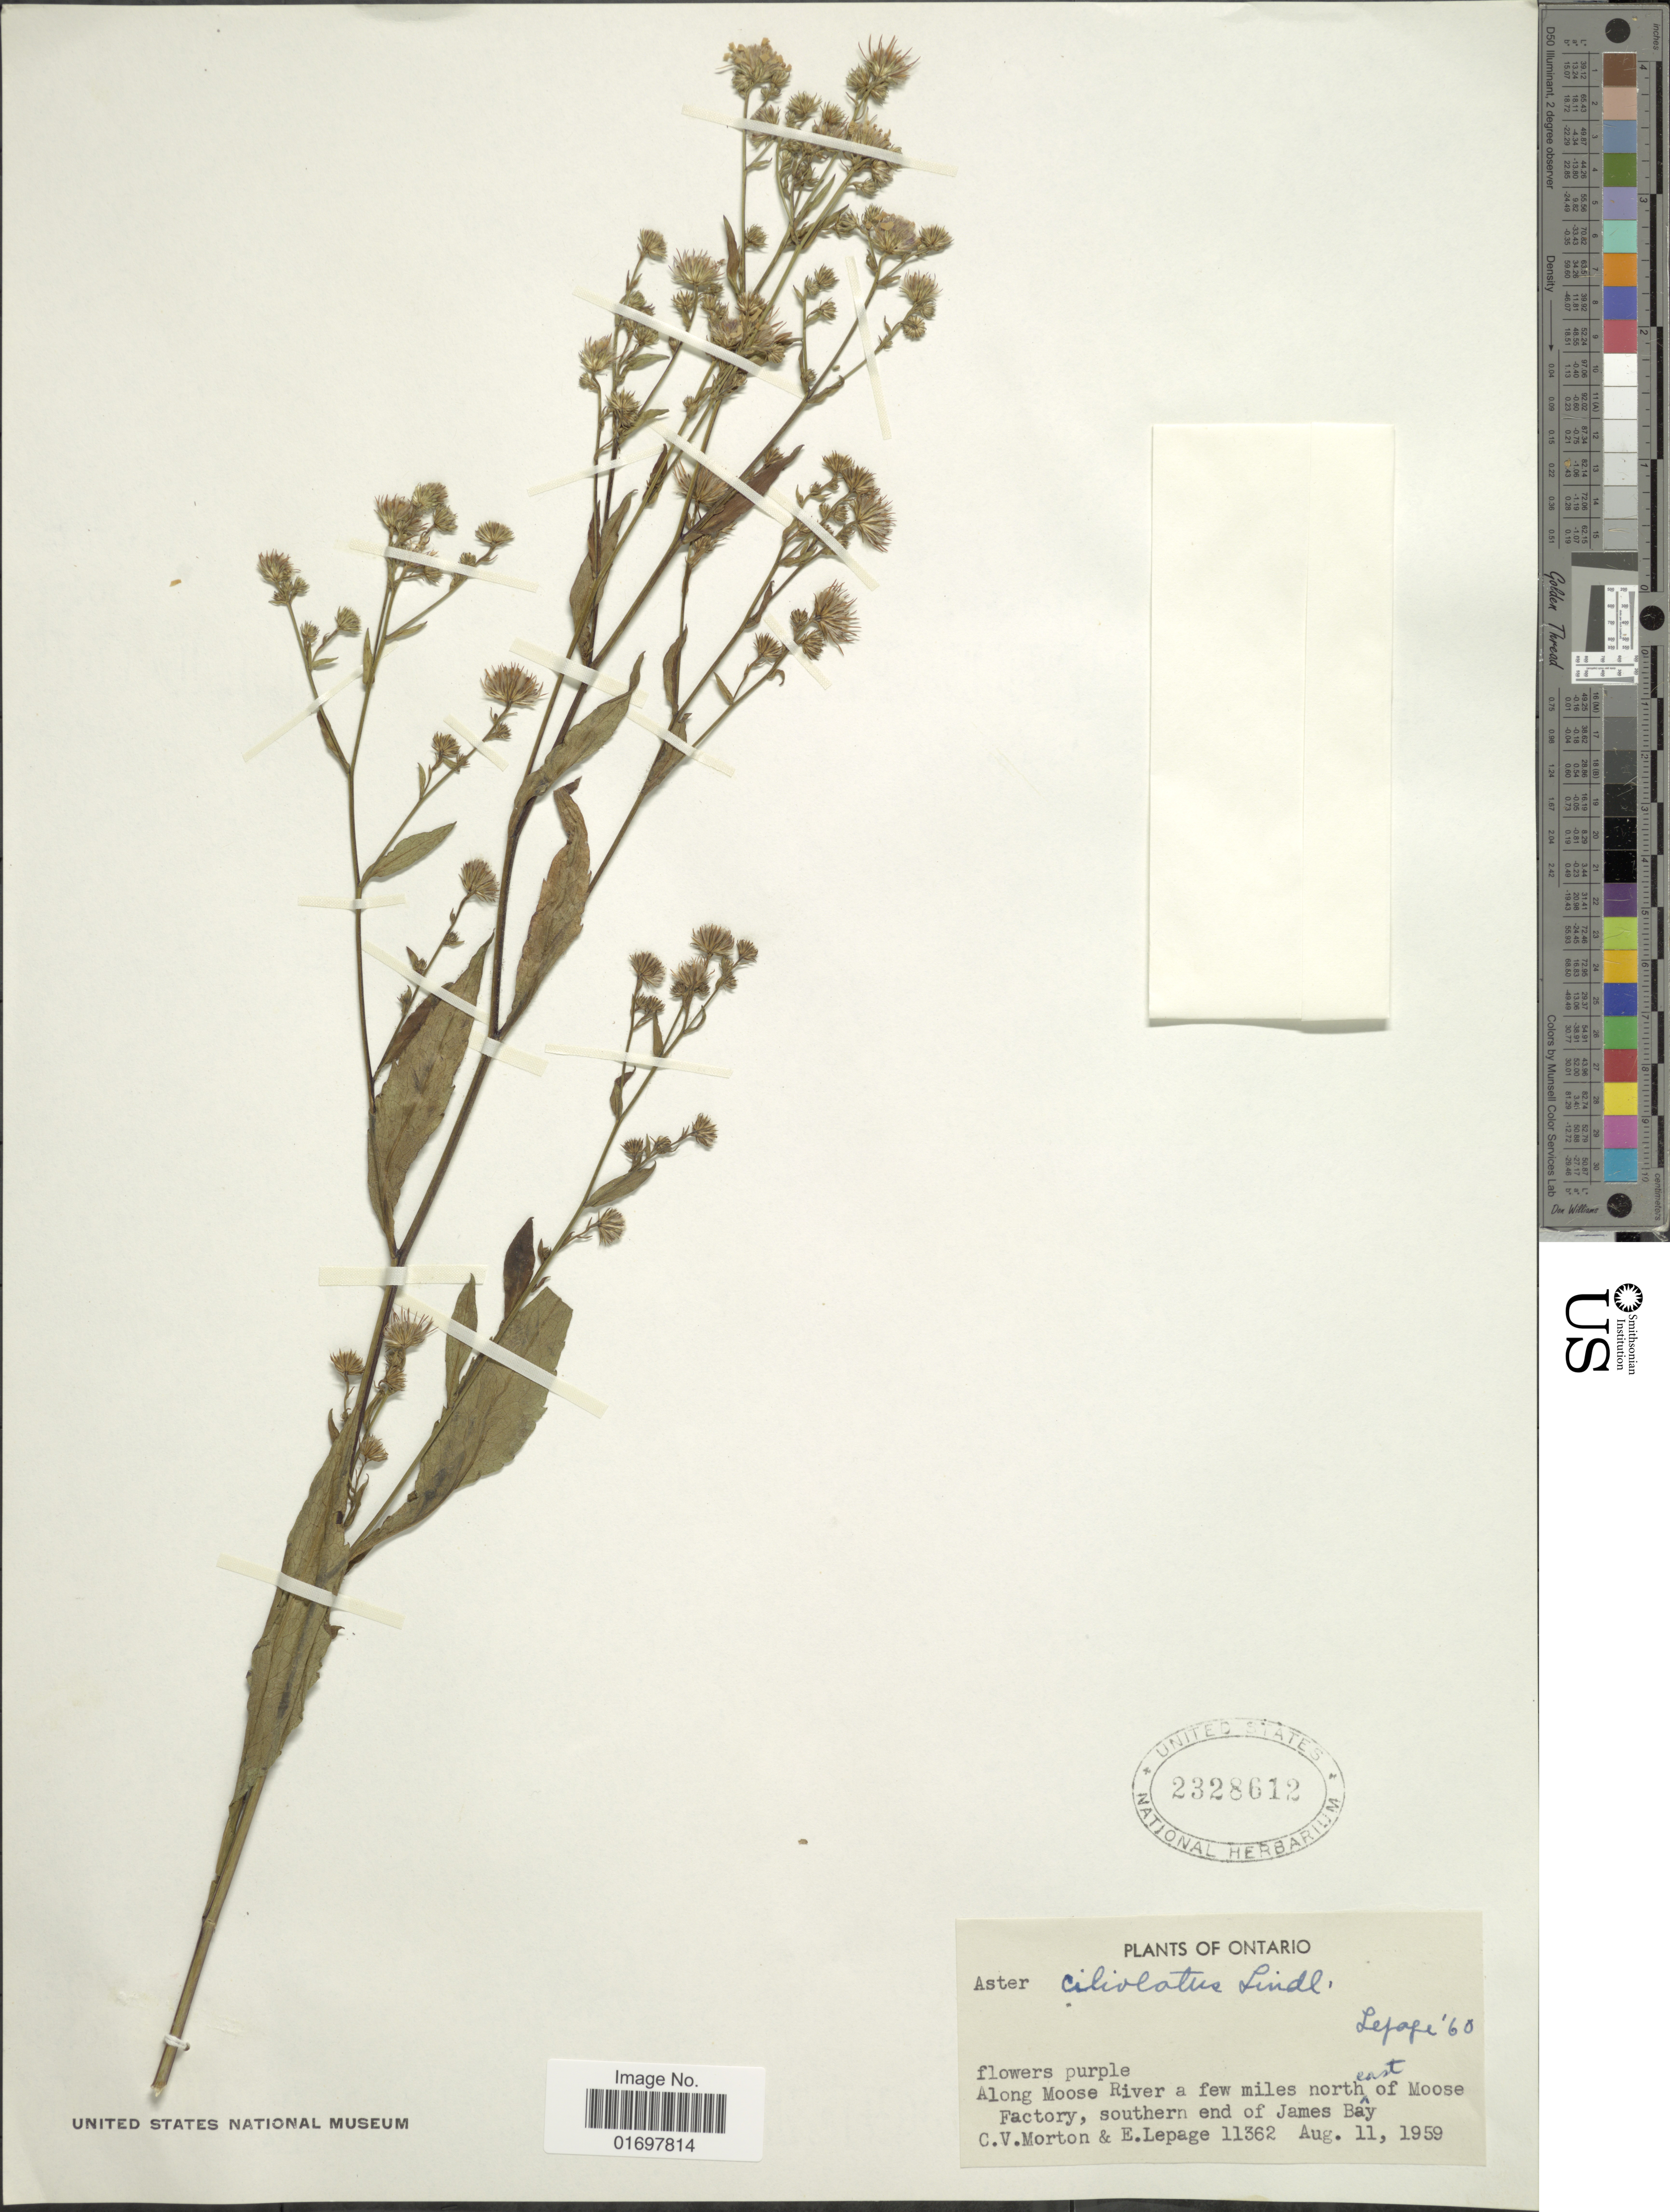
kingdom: Plantae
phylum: Tracheophyta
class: Magnoliopsida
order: Asterales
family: Asteraceae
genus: Symphyotrichum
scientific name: Symphyotrichum ciliolatum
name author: (Lindl.) Á. Löve & D. Löve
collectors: C. V. Morton & E. Lepage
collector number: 11362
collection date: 1959-10-11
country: Canada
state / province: Ontario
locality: Along Moose River a few miles north east of Moose Factory, southern end of James Bay.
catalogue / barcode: US 2328612